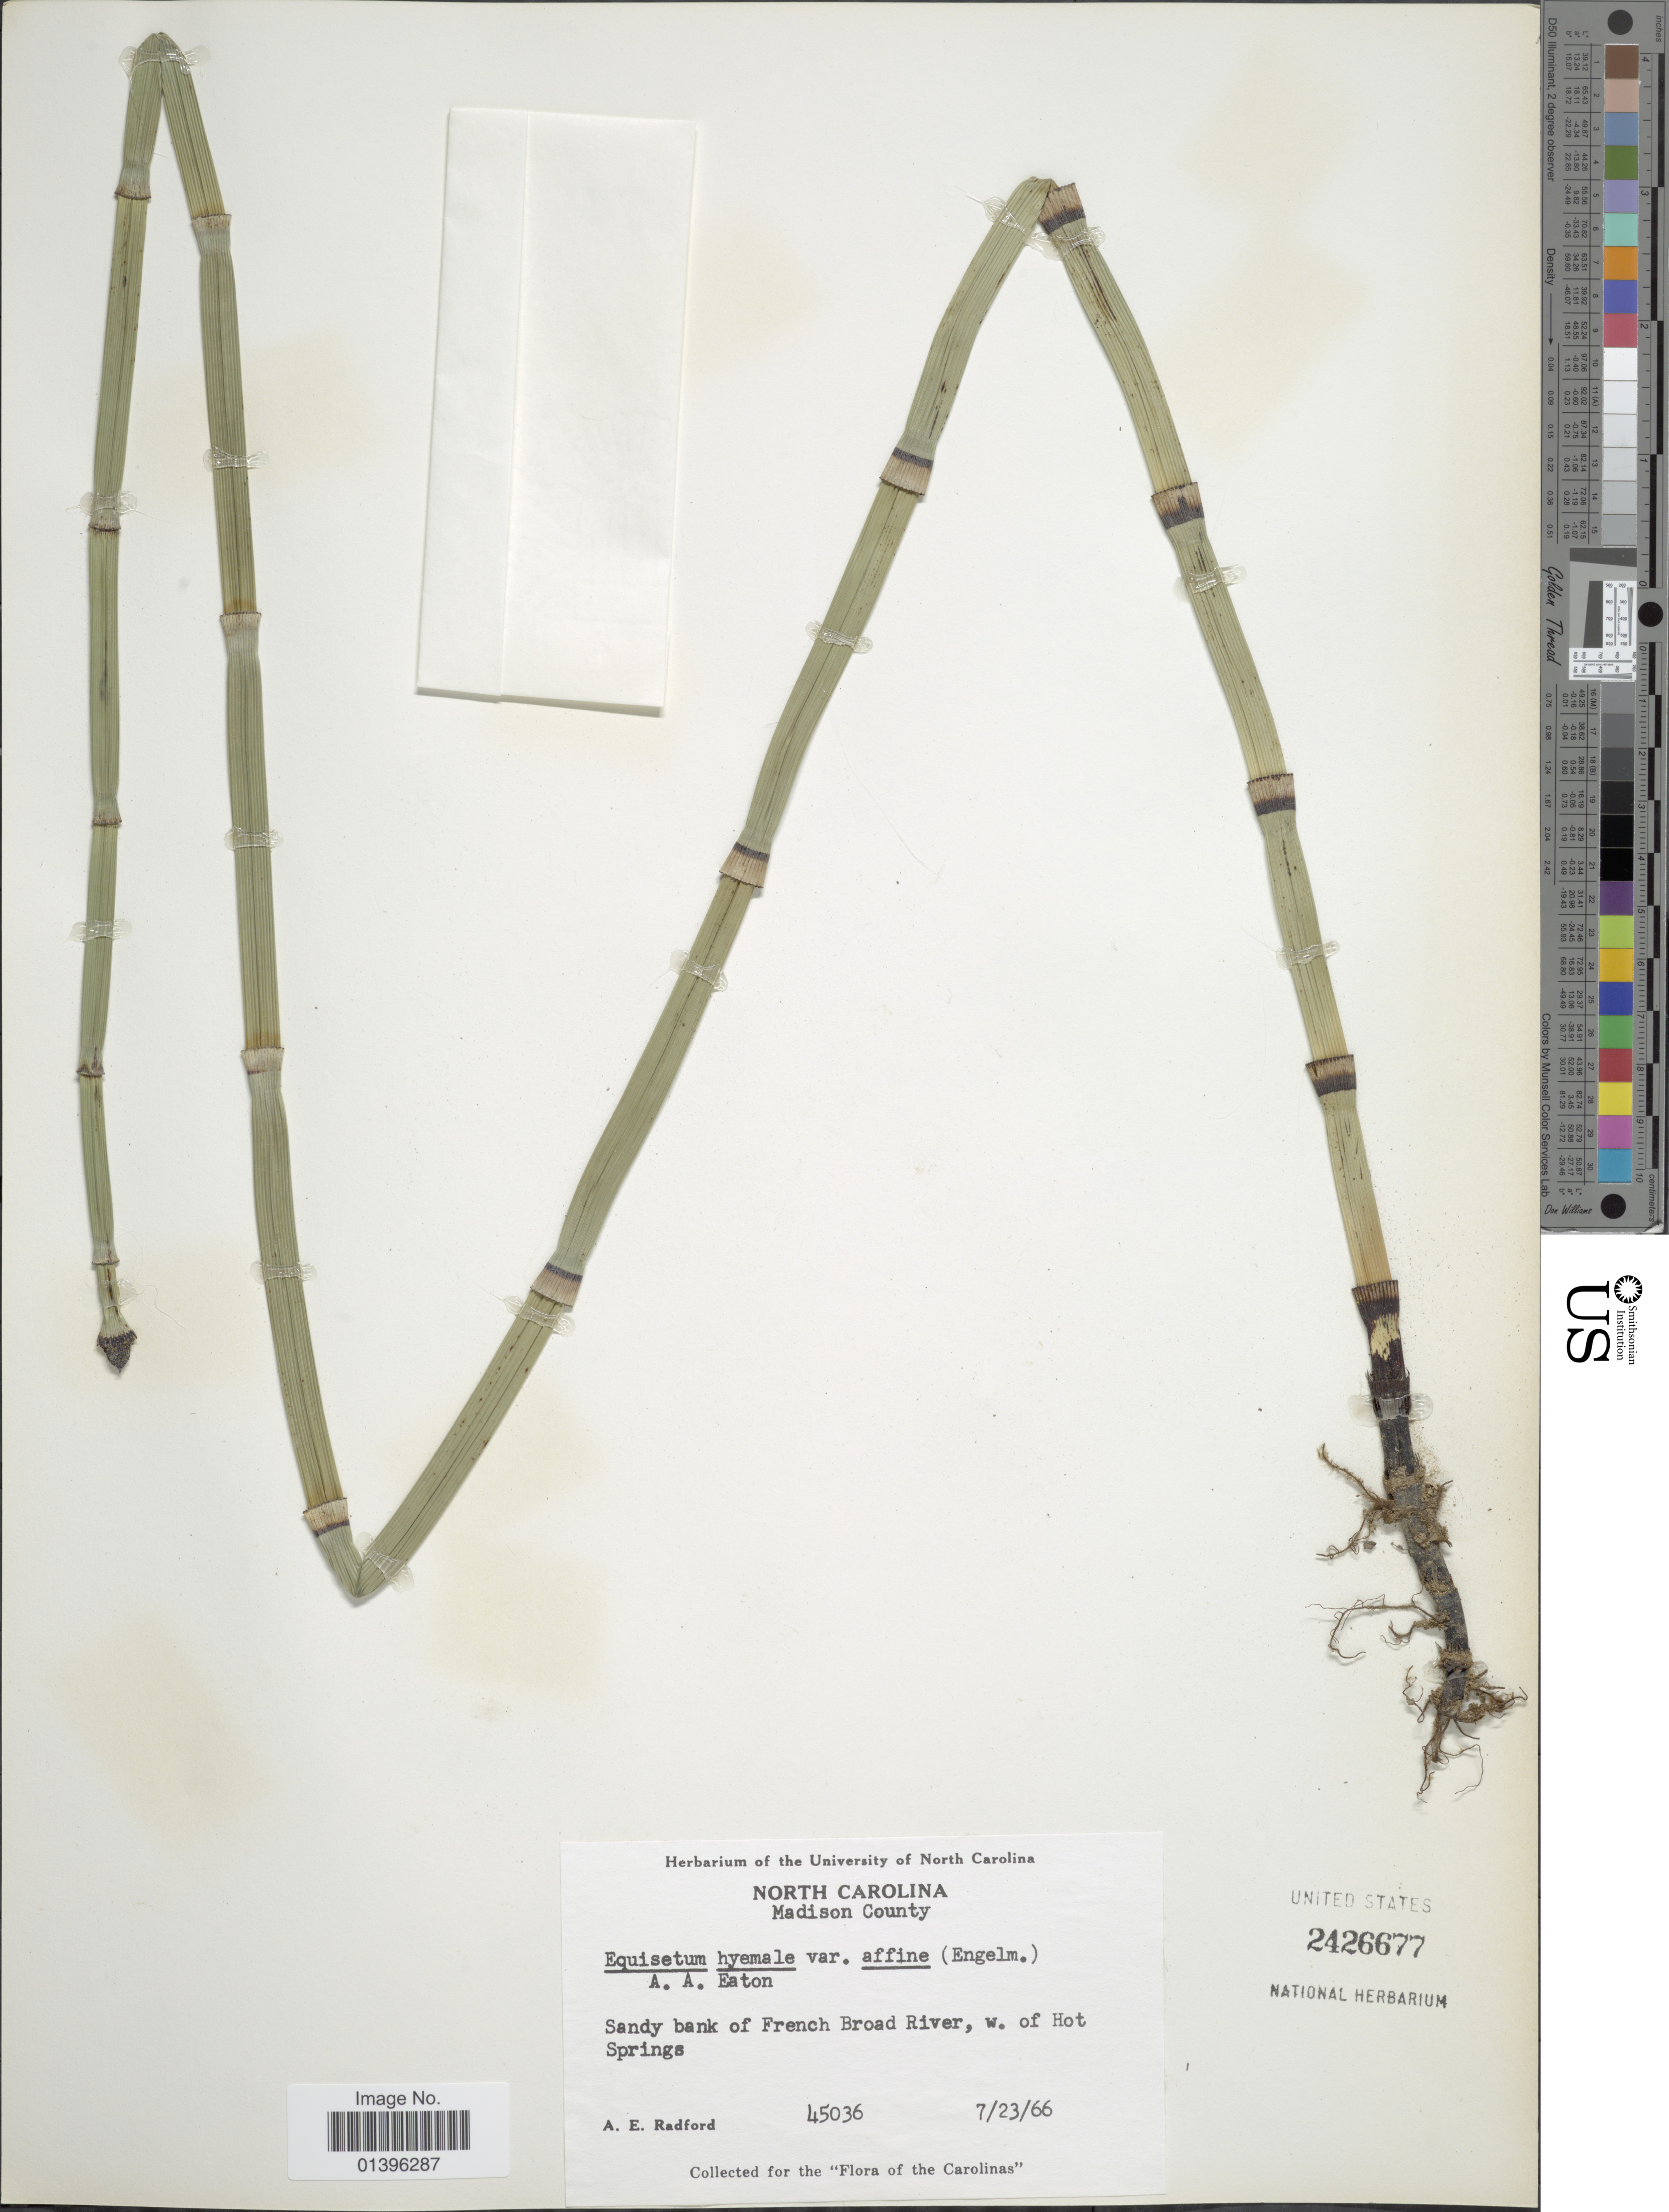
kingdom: Plantae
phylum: Tracheophyta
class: Polypodiopsida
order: Equisetales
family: Equisetaceae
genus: Equisetum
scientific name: Equisetum hyemale var. affine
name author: (Engelm.) A.A. Eaton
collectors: A. E. Radford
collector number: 45036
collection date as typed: Transcribed d/m/y: 23/7/66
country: United States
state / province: North Carolina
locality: Madison County. Sandy bank of French Broad River, w. of Hot Springs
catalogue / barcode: US 2426677